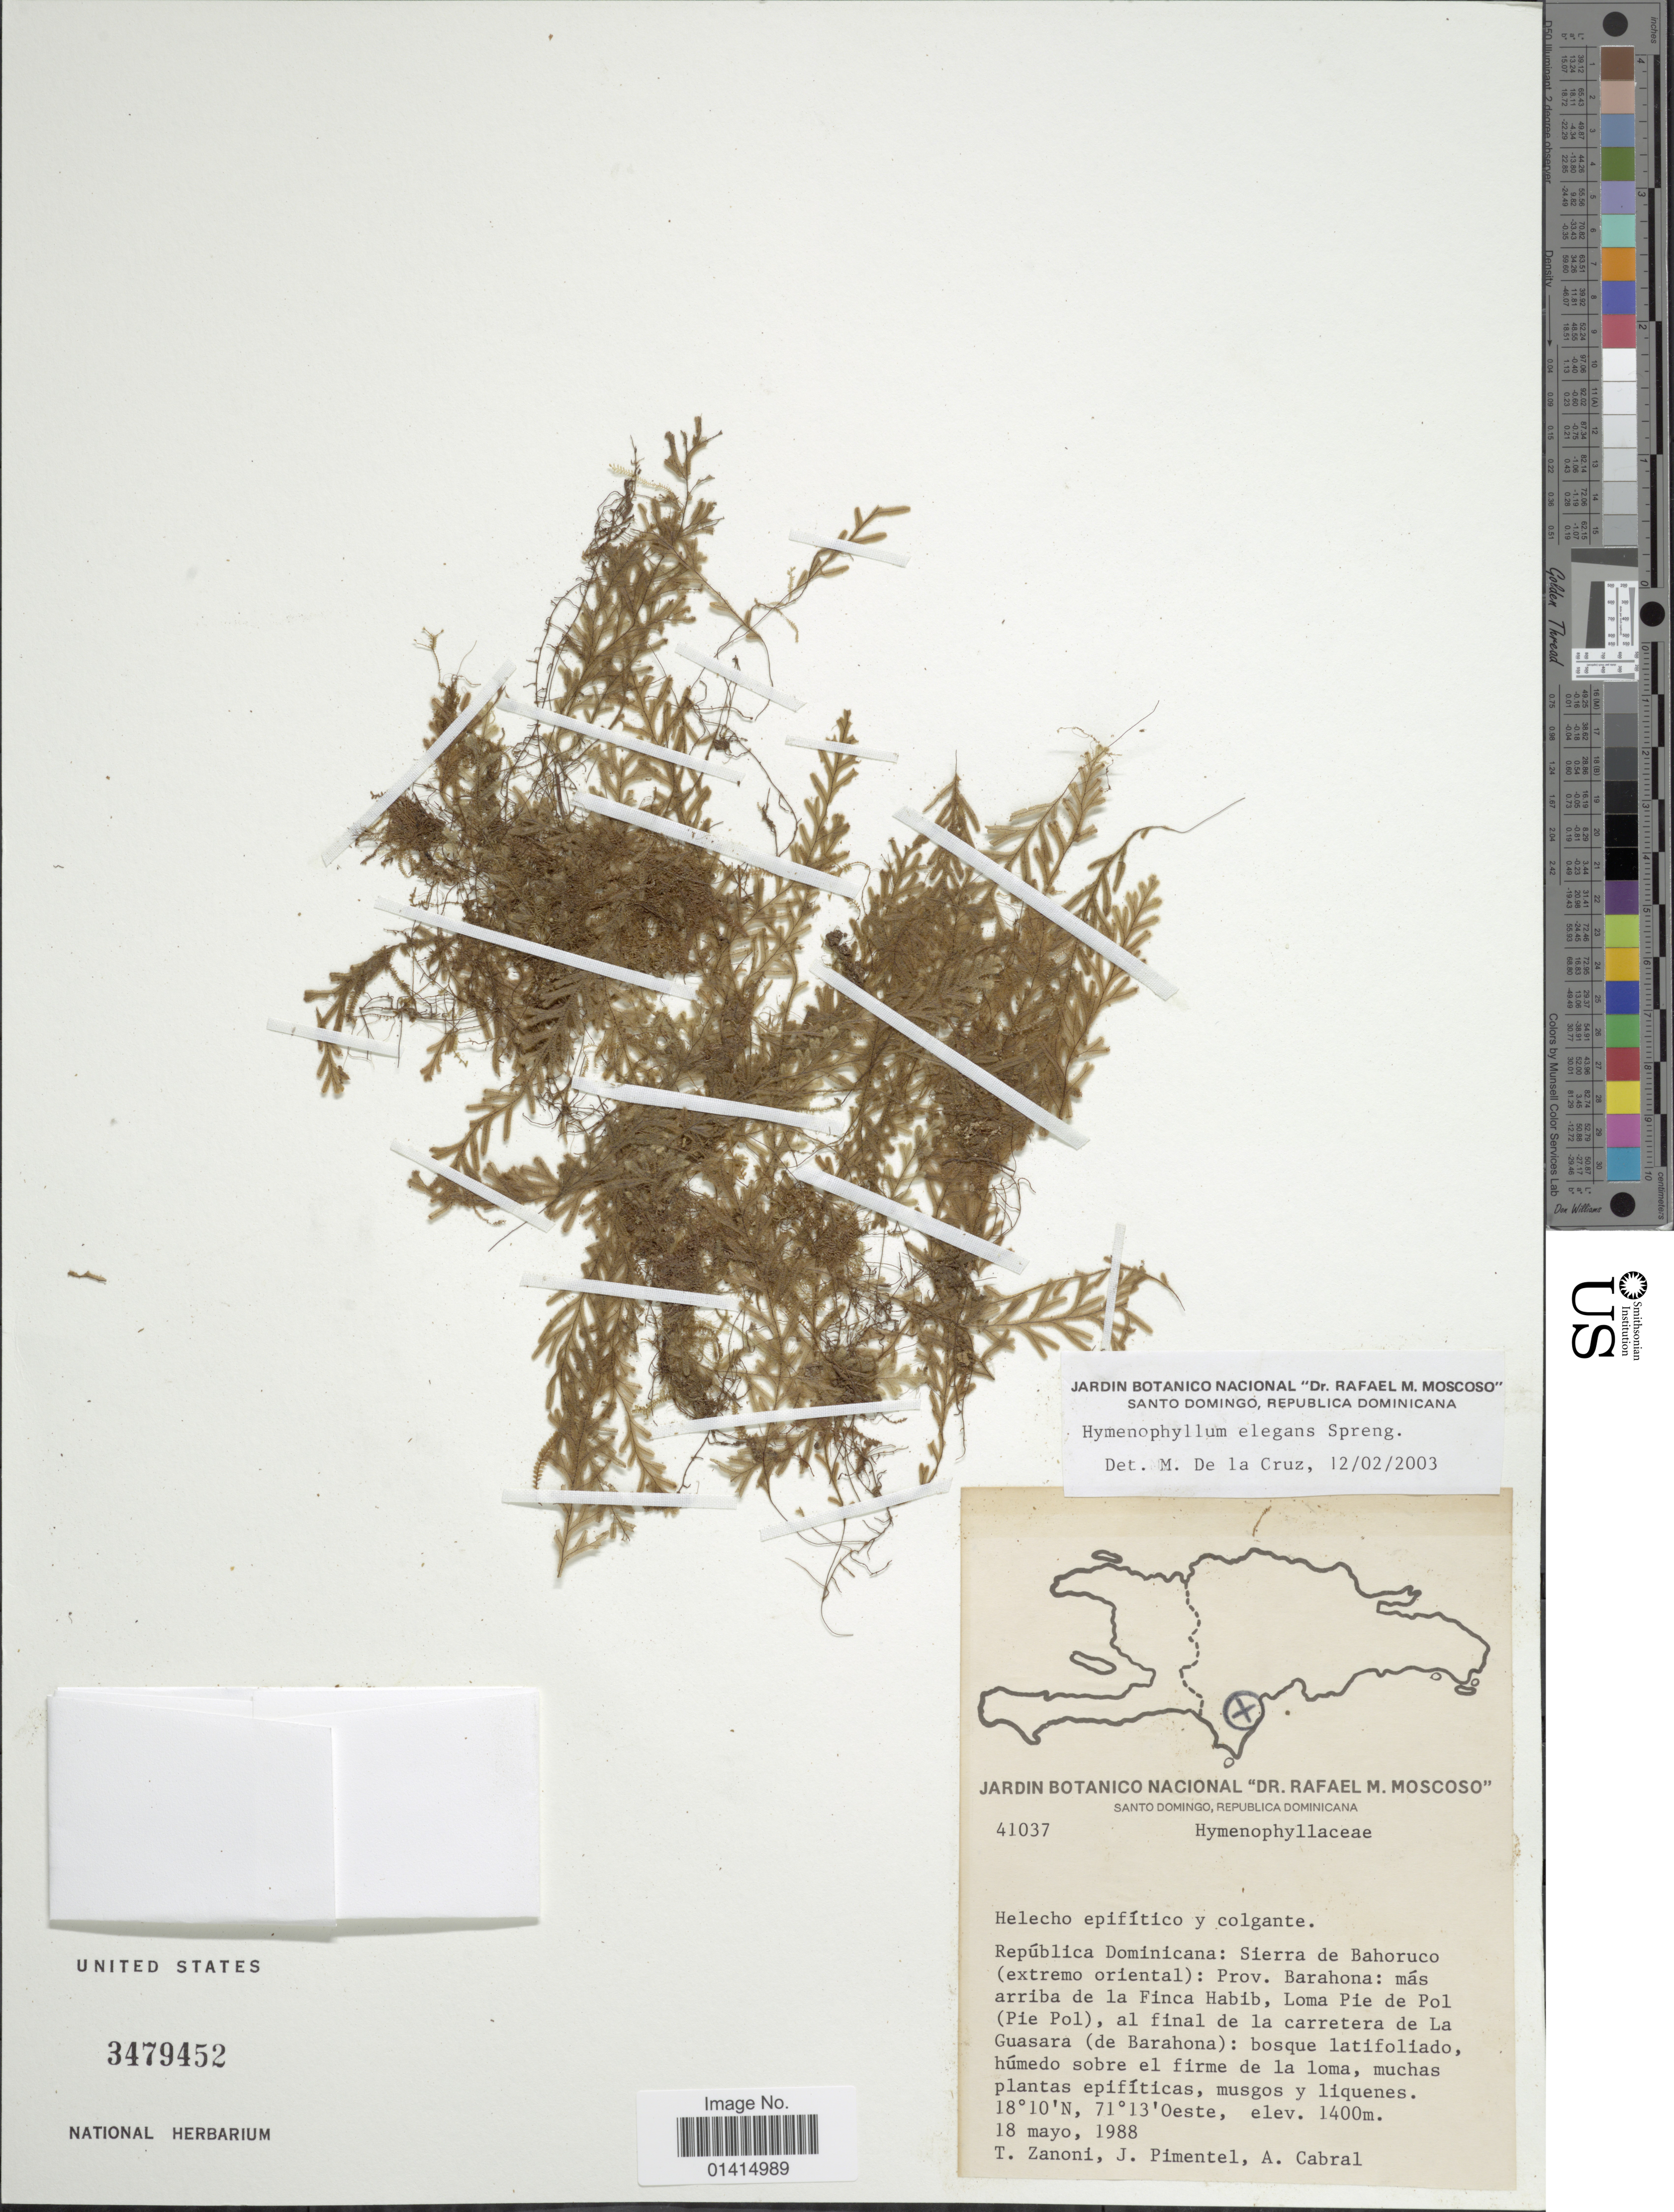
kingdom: Plantae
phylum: Tracheophyta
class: Polypodiopsida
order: Hymenophyllales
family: Hymenophyllaceae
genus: Hymenophyllum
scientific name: Hymenophyllum elegans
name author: Spreng.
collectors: T. A. Zanoni, J. Pimentel & A. Cabral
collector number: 41037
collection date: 1988-05-18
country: Dominican Republic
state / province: Barahona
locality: Republica Dominica: Sierra de Bahoruco(extremo oriental): prov. Barahona: más arriba de la Finca Habib, Loma Pie de Pol (Pie Pol), al final de la carretera de La Guasara(de Barahona)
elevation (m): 1400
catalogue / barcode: US 3479452